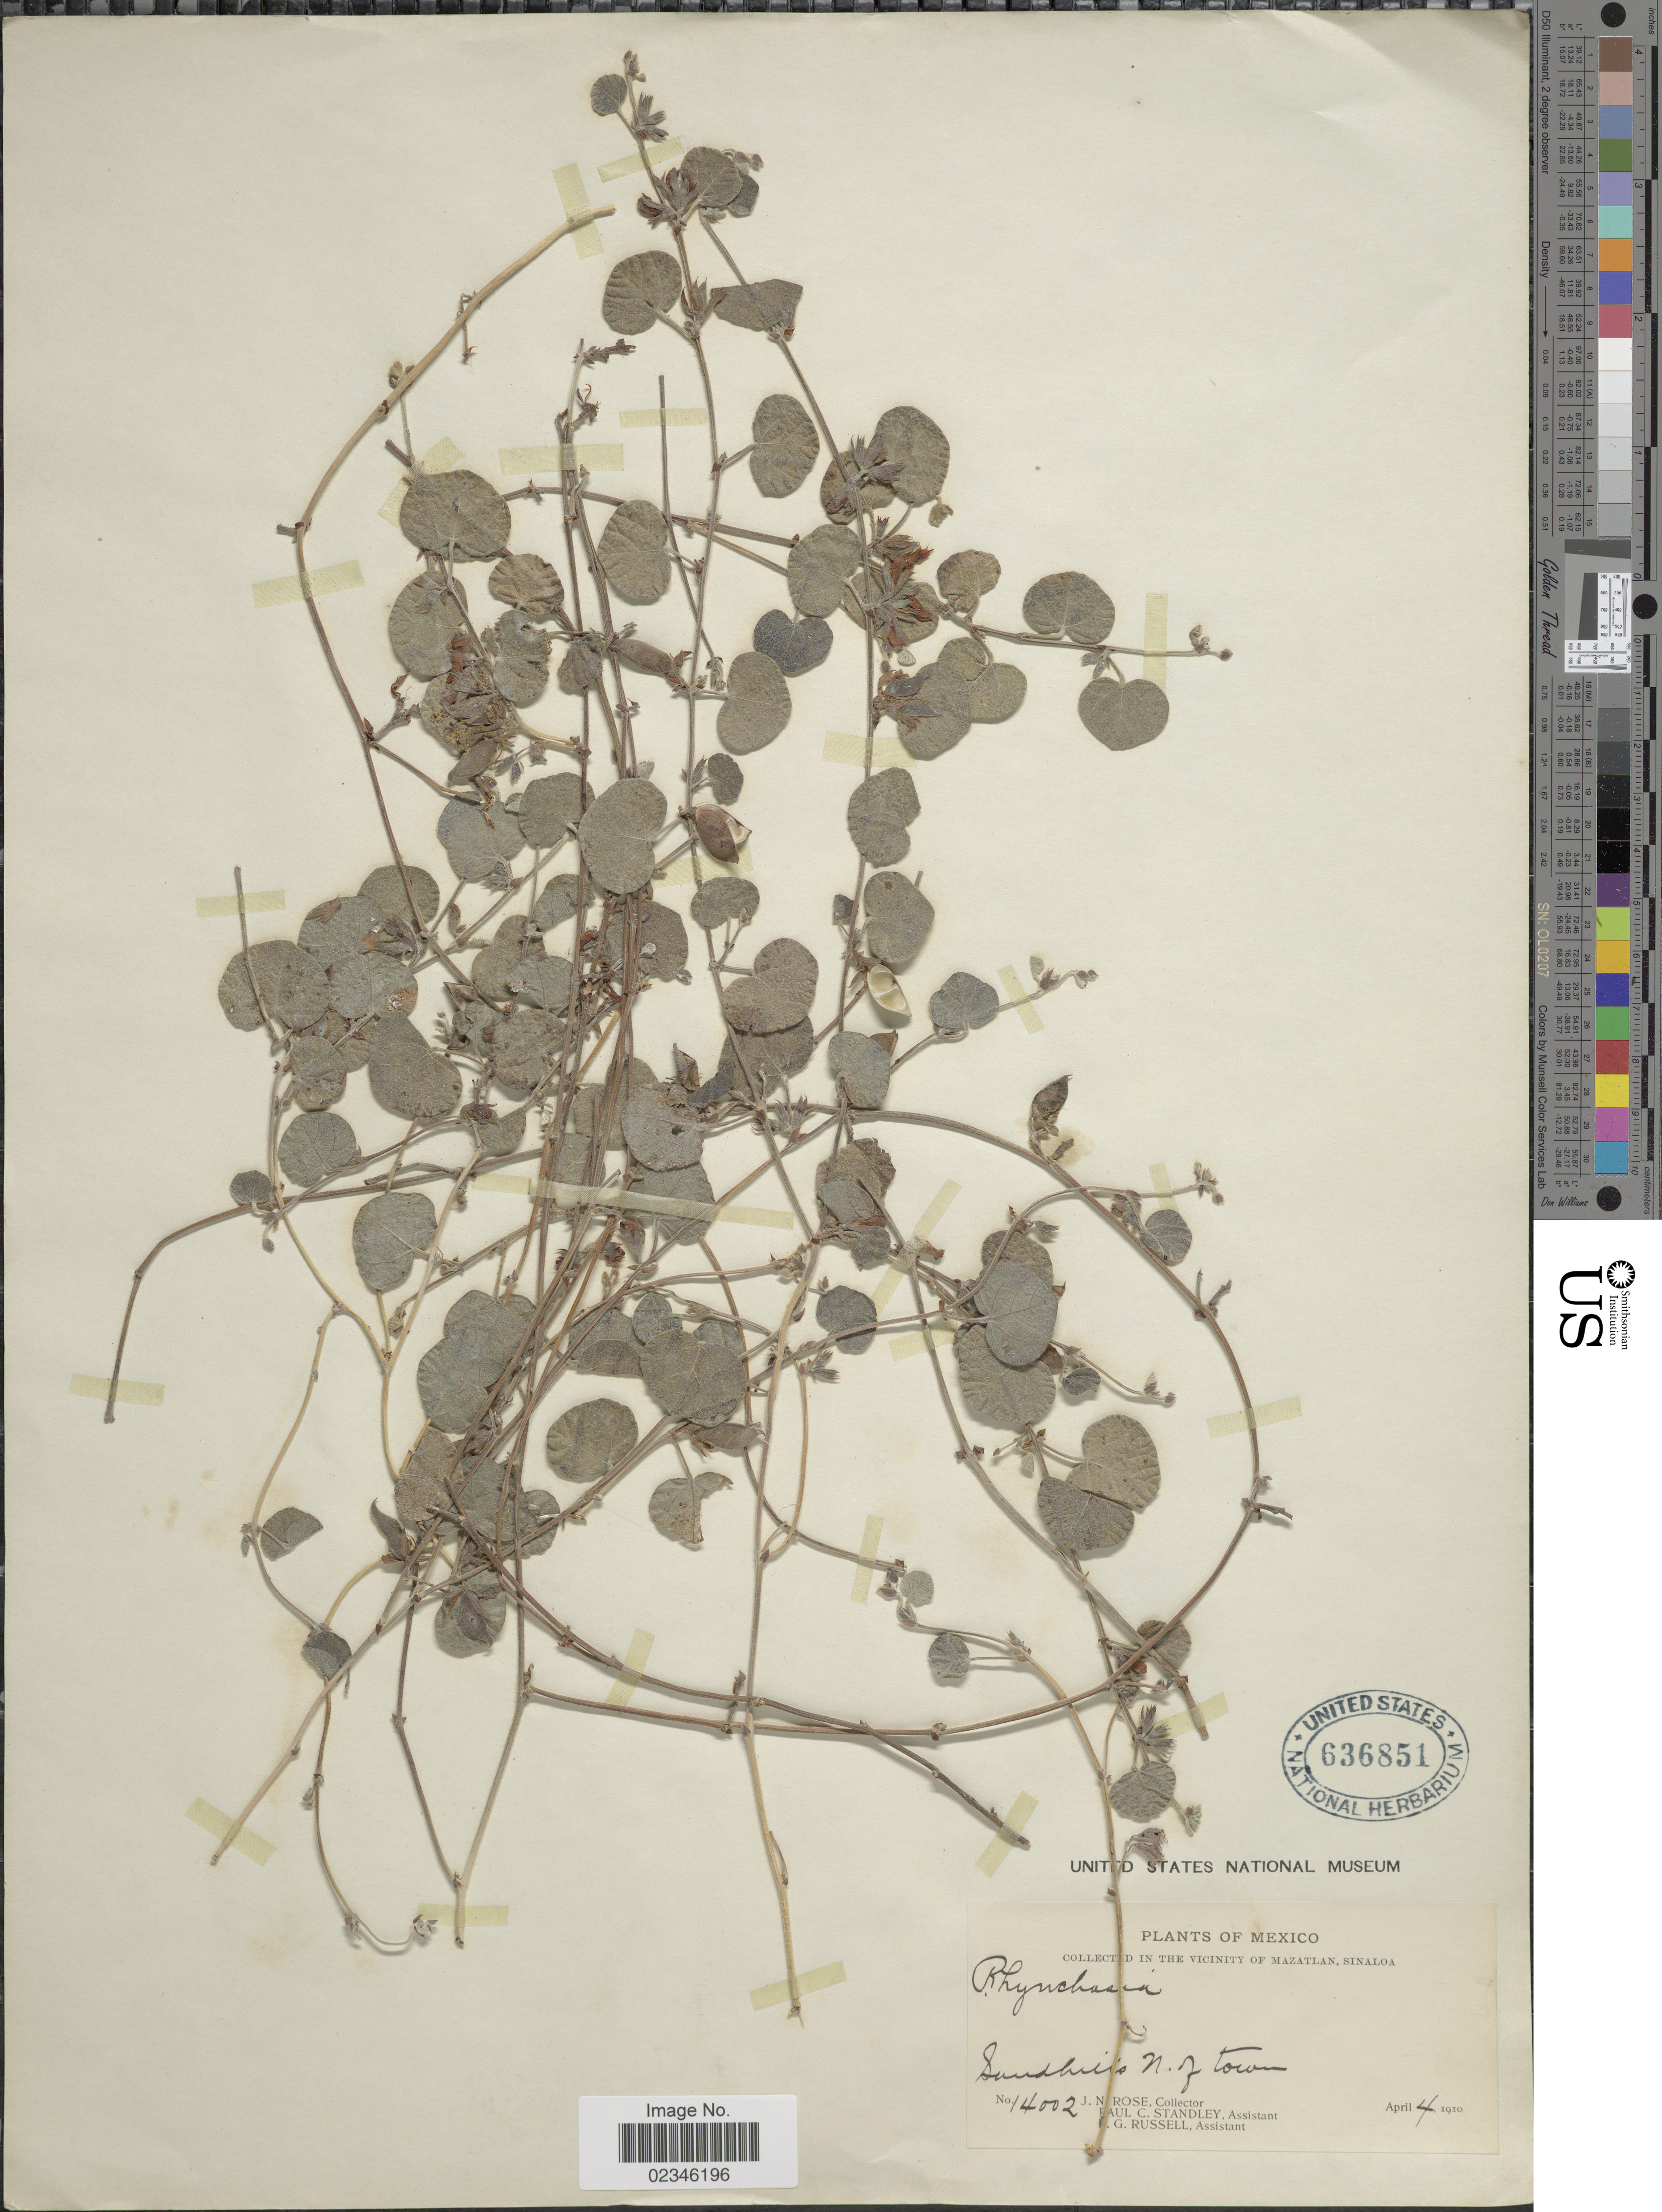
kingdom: Plantae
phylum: Tracheophyta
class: Magnoliopsida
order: Fabales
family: Fabaceae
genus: Rhynchosia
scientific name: Rhynchosia americana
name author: (Mill.) Metz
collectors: J. N. Rose, P. C. Standley & P. G. Russell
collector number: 14002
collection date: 1910-04-04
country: Mexico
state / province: Sinaloa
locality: Vicinity of Mazatlan. Sandhills N. of town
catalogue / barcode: US 636851